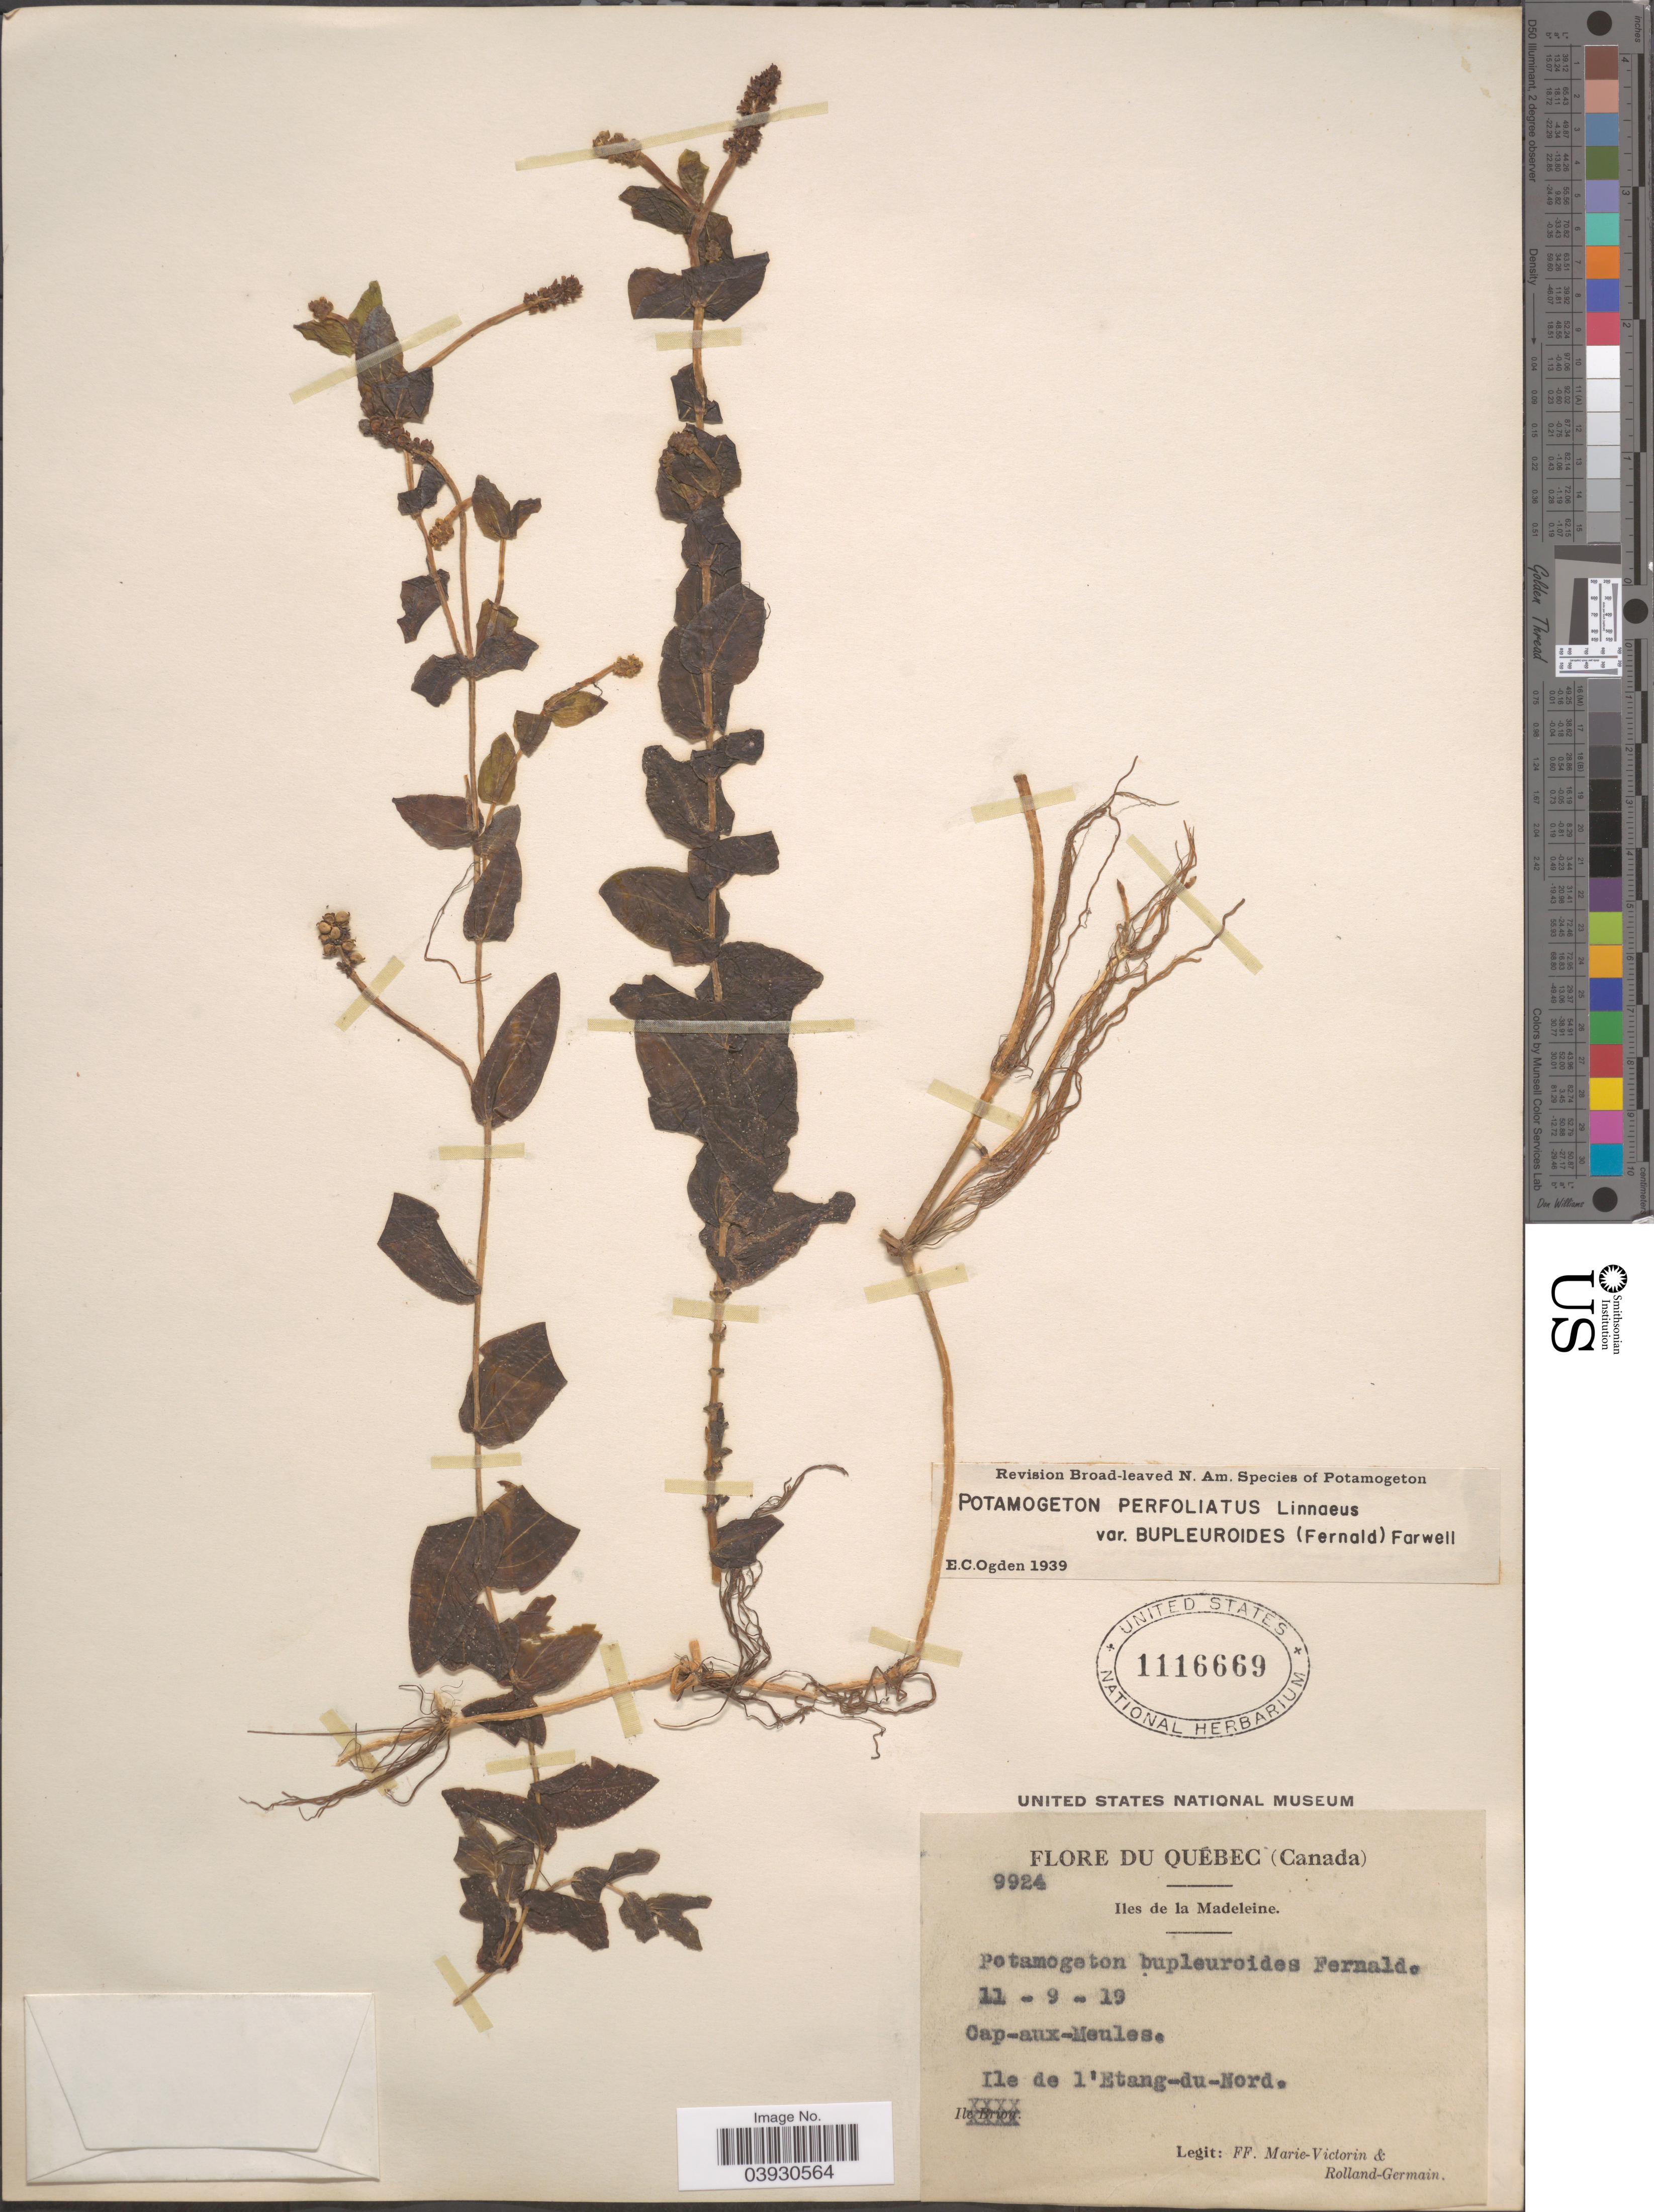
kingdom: Plantae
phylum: Tracheophyta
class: Liliopsida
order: Alismatales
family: Potamogetonaceae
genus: Potamogeton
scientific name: Potamogeton perfoliatus var. bupleuroides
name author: (Fernald) Farw.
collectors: F. Marie-Victorin & Rolland-Germain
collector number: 9924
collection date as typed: Transcribed d/m/y: 11/9/19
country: Canada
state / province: Quebec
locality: Iles de la Madeleine. Cap-aux-Meules. Ile de l'Etang-du-Nord.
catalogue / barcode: US 1116669